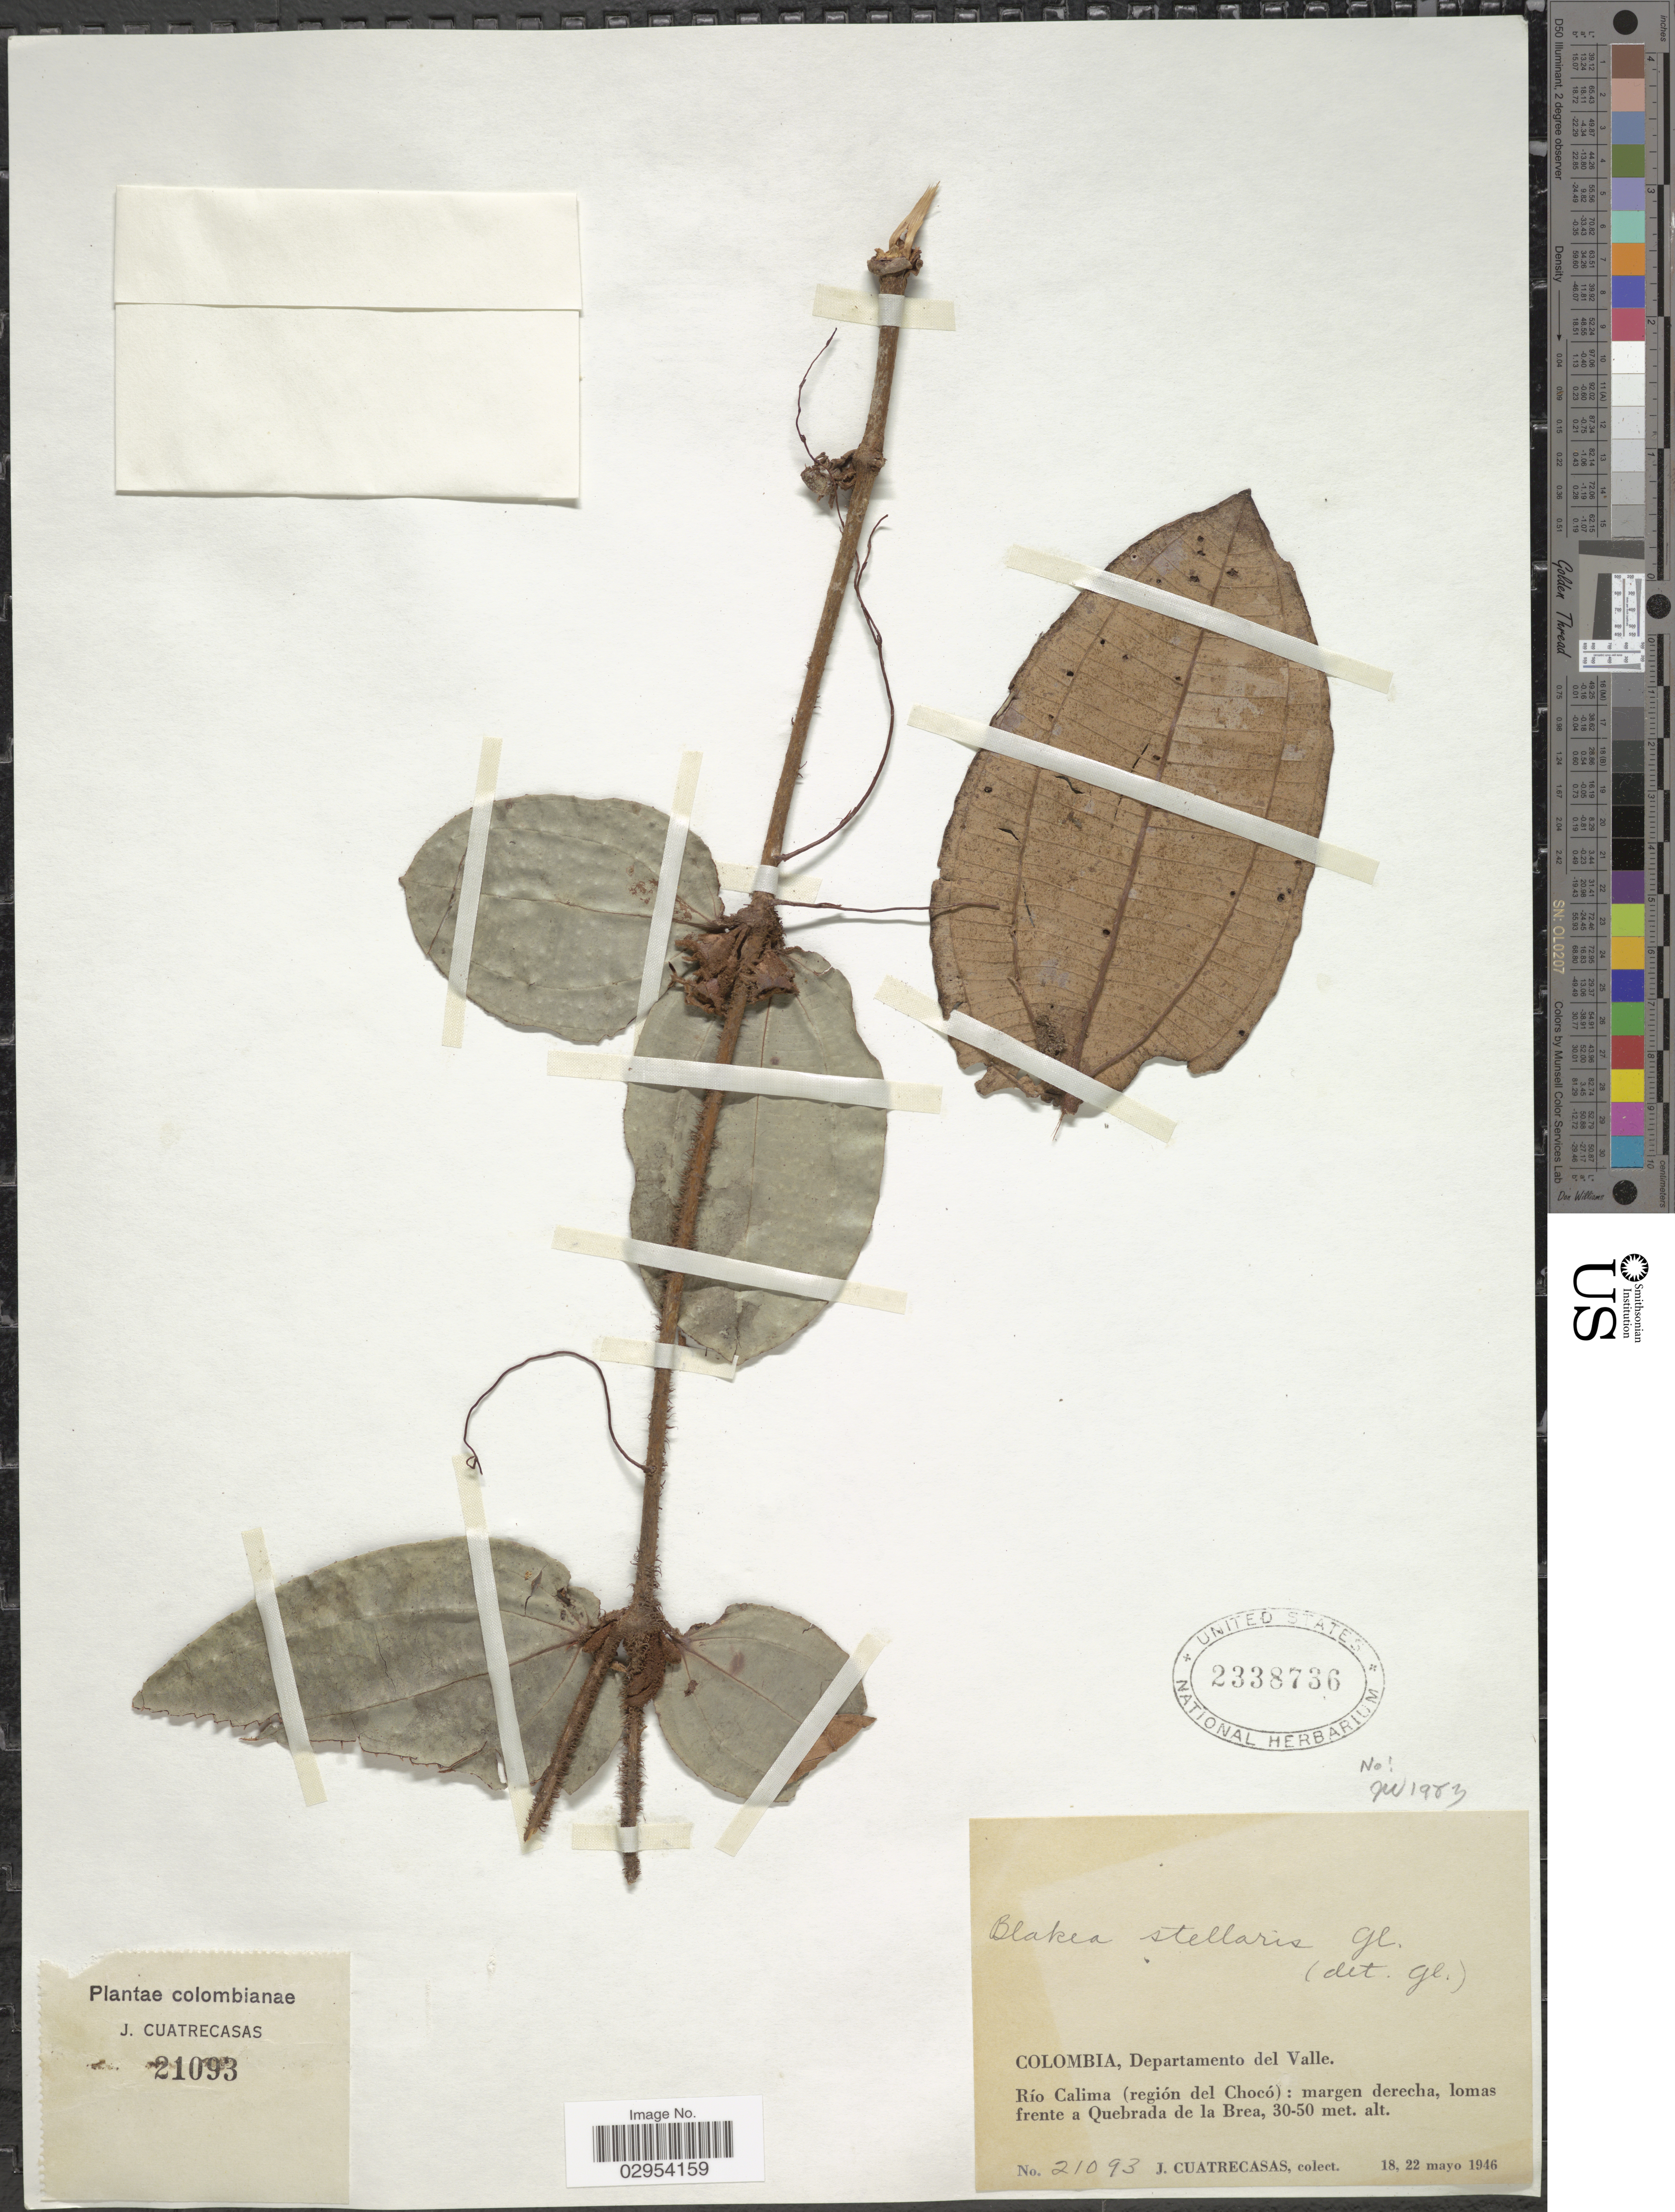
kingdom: Plantae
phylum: Tracheophyta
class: Magnoliopsida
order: Myrtales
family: Melastomataceae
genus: Topobea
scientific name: Topobea glabrescens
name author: Triana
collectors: J. Cuatrecasas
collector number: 21093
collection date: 1946-05-18/1946-05-22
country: Colombia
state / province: Valle del Cauca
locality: Departamento del Valle, Río Calima (región del Chocó): margen derecha, lomas frente a Quebrada de la Brea.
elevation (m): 30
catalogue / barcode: US 2338736